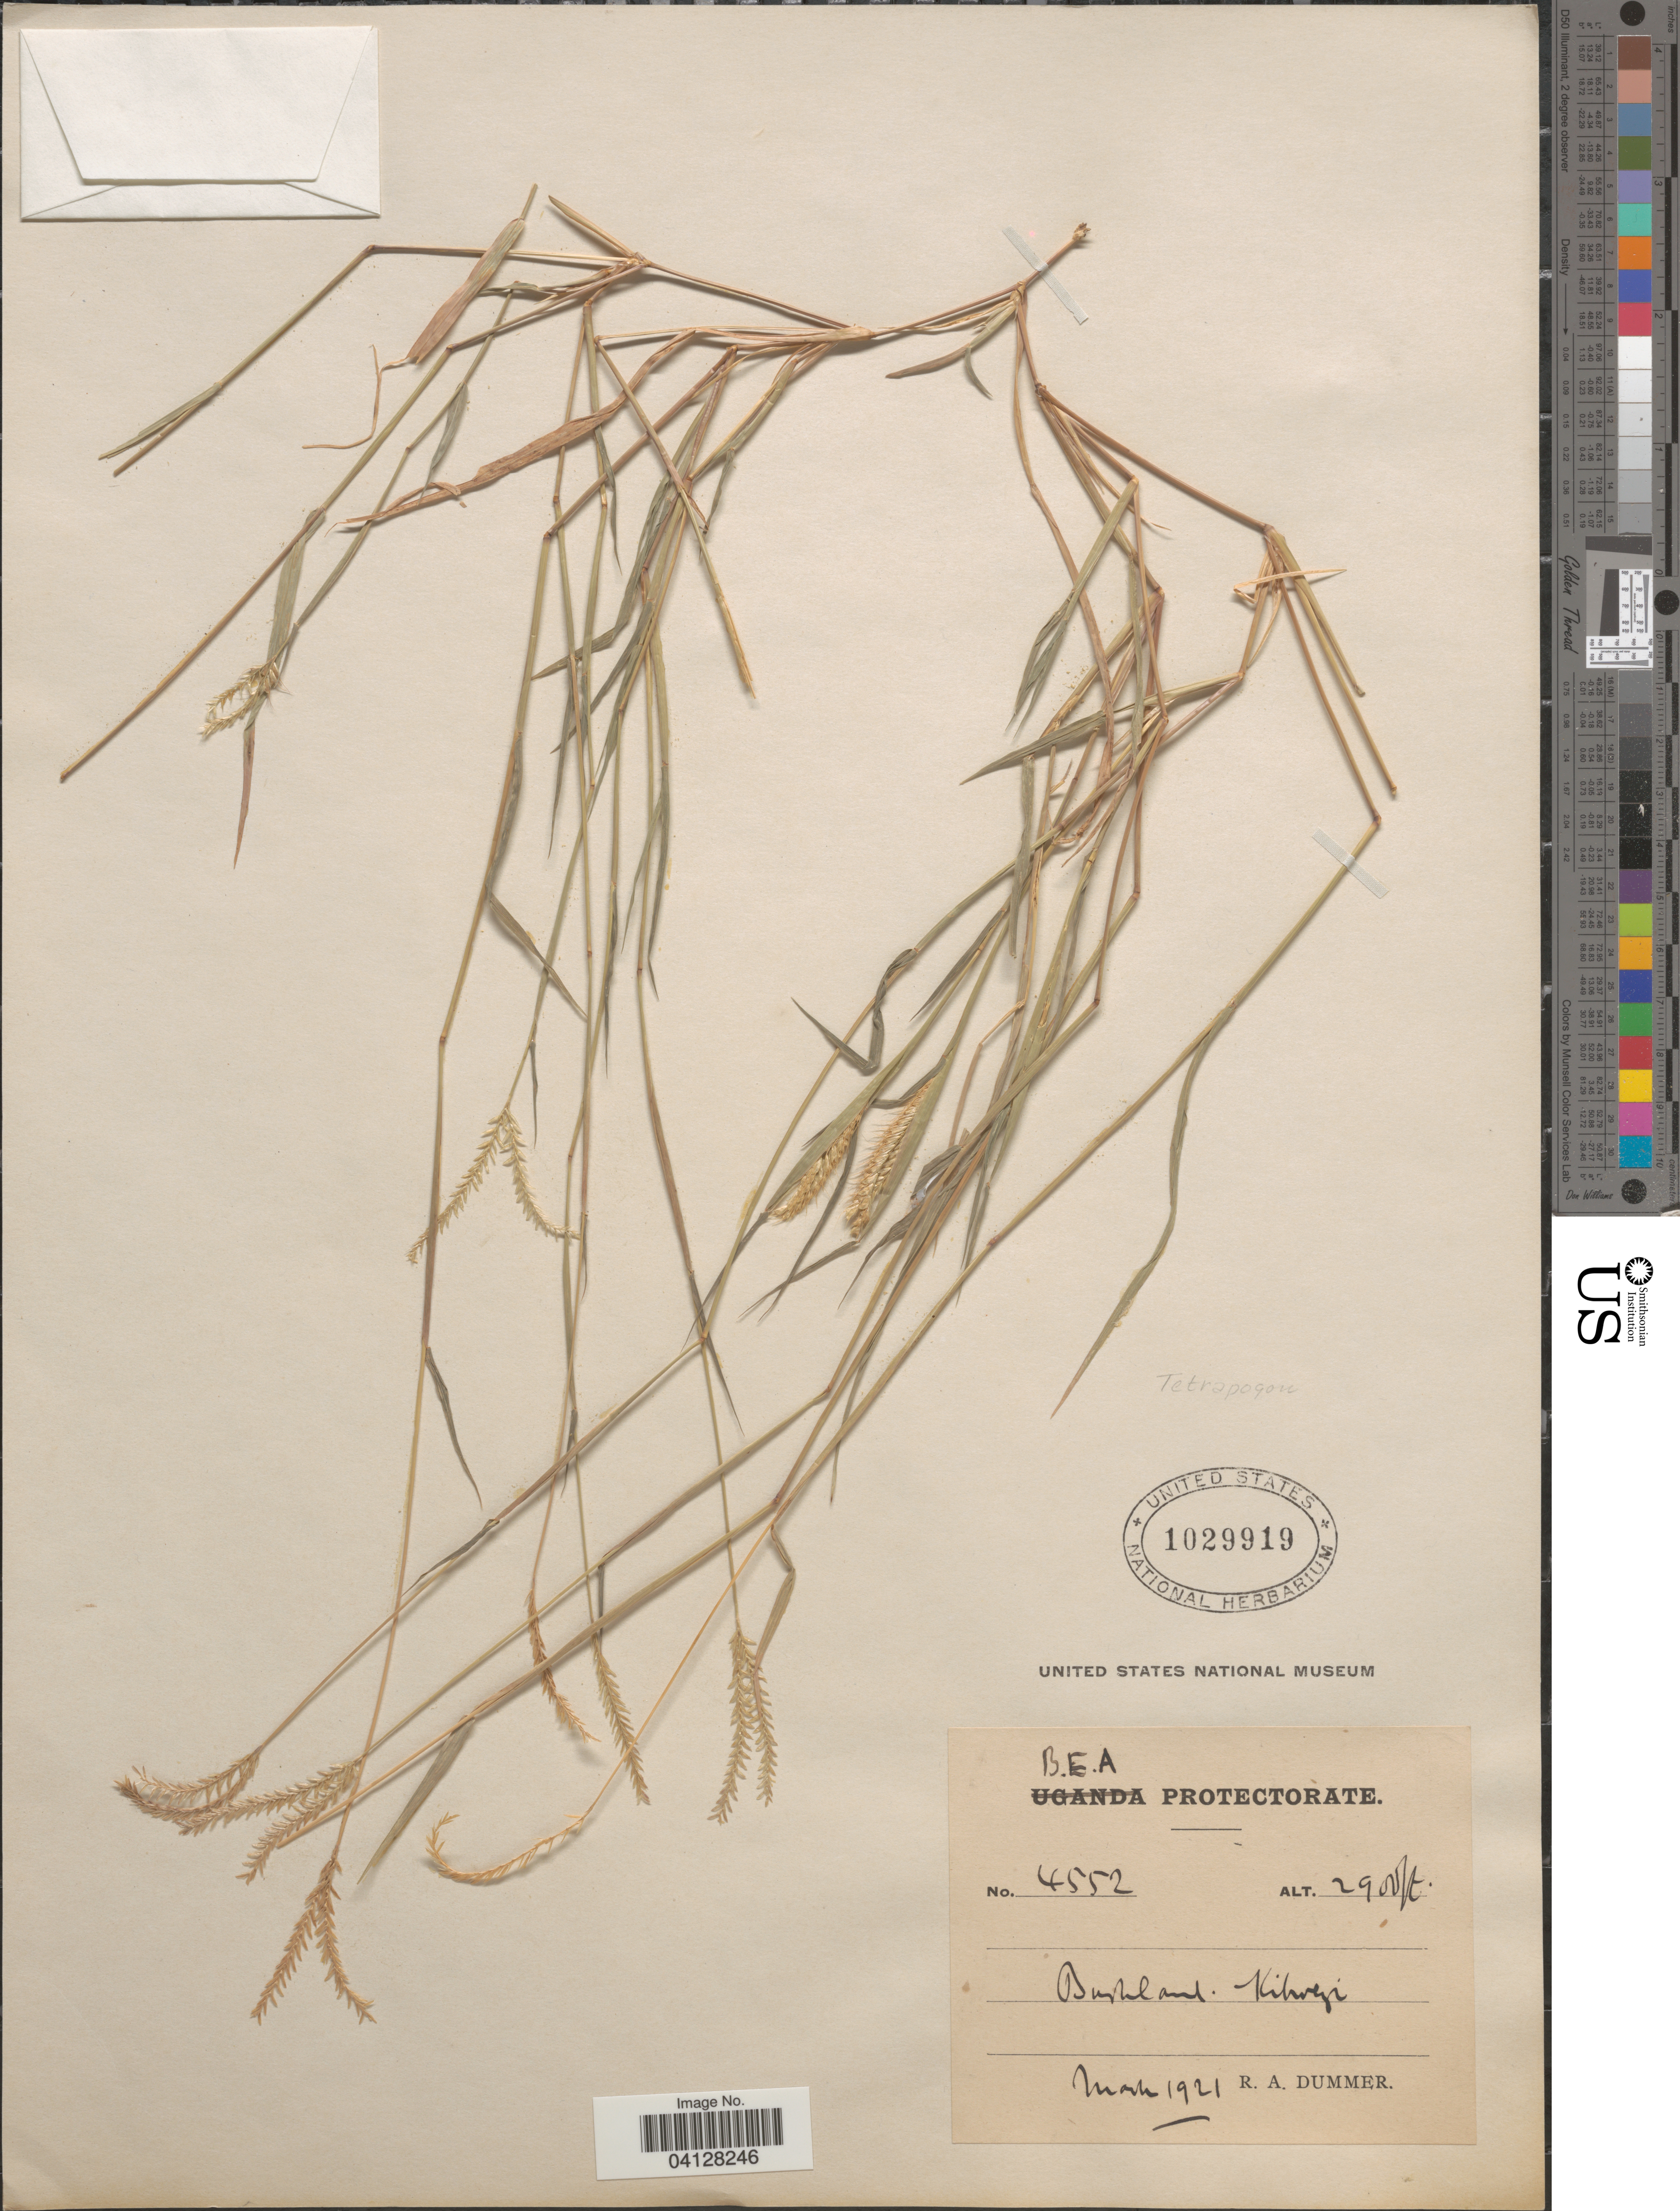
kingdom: Plantae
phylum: Tracheophyta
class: Liliopsida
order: Poales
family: Poaceae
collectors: R. Dümmer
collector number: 4552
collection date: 1921-03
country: Kenya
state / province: Makueni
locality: B.E.A. Protectorate. Bushland: Kibwezi.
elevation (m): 884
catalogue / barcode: US 1029919